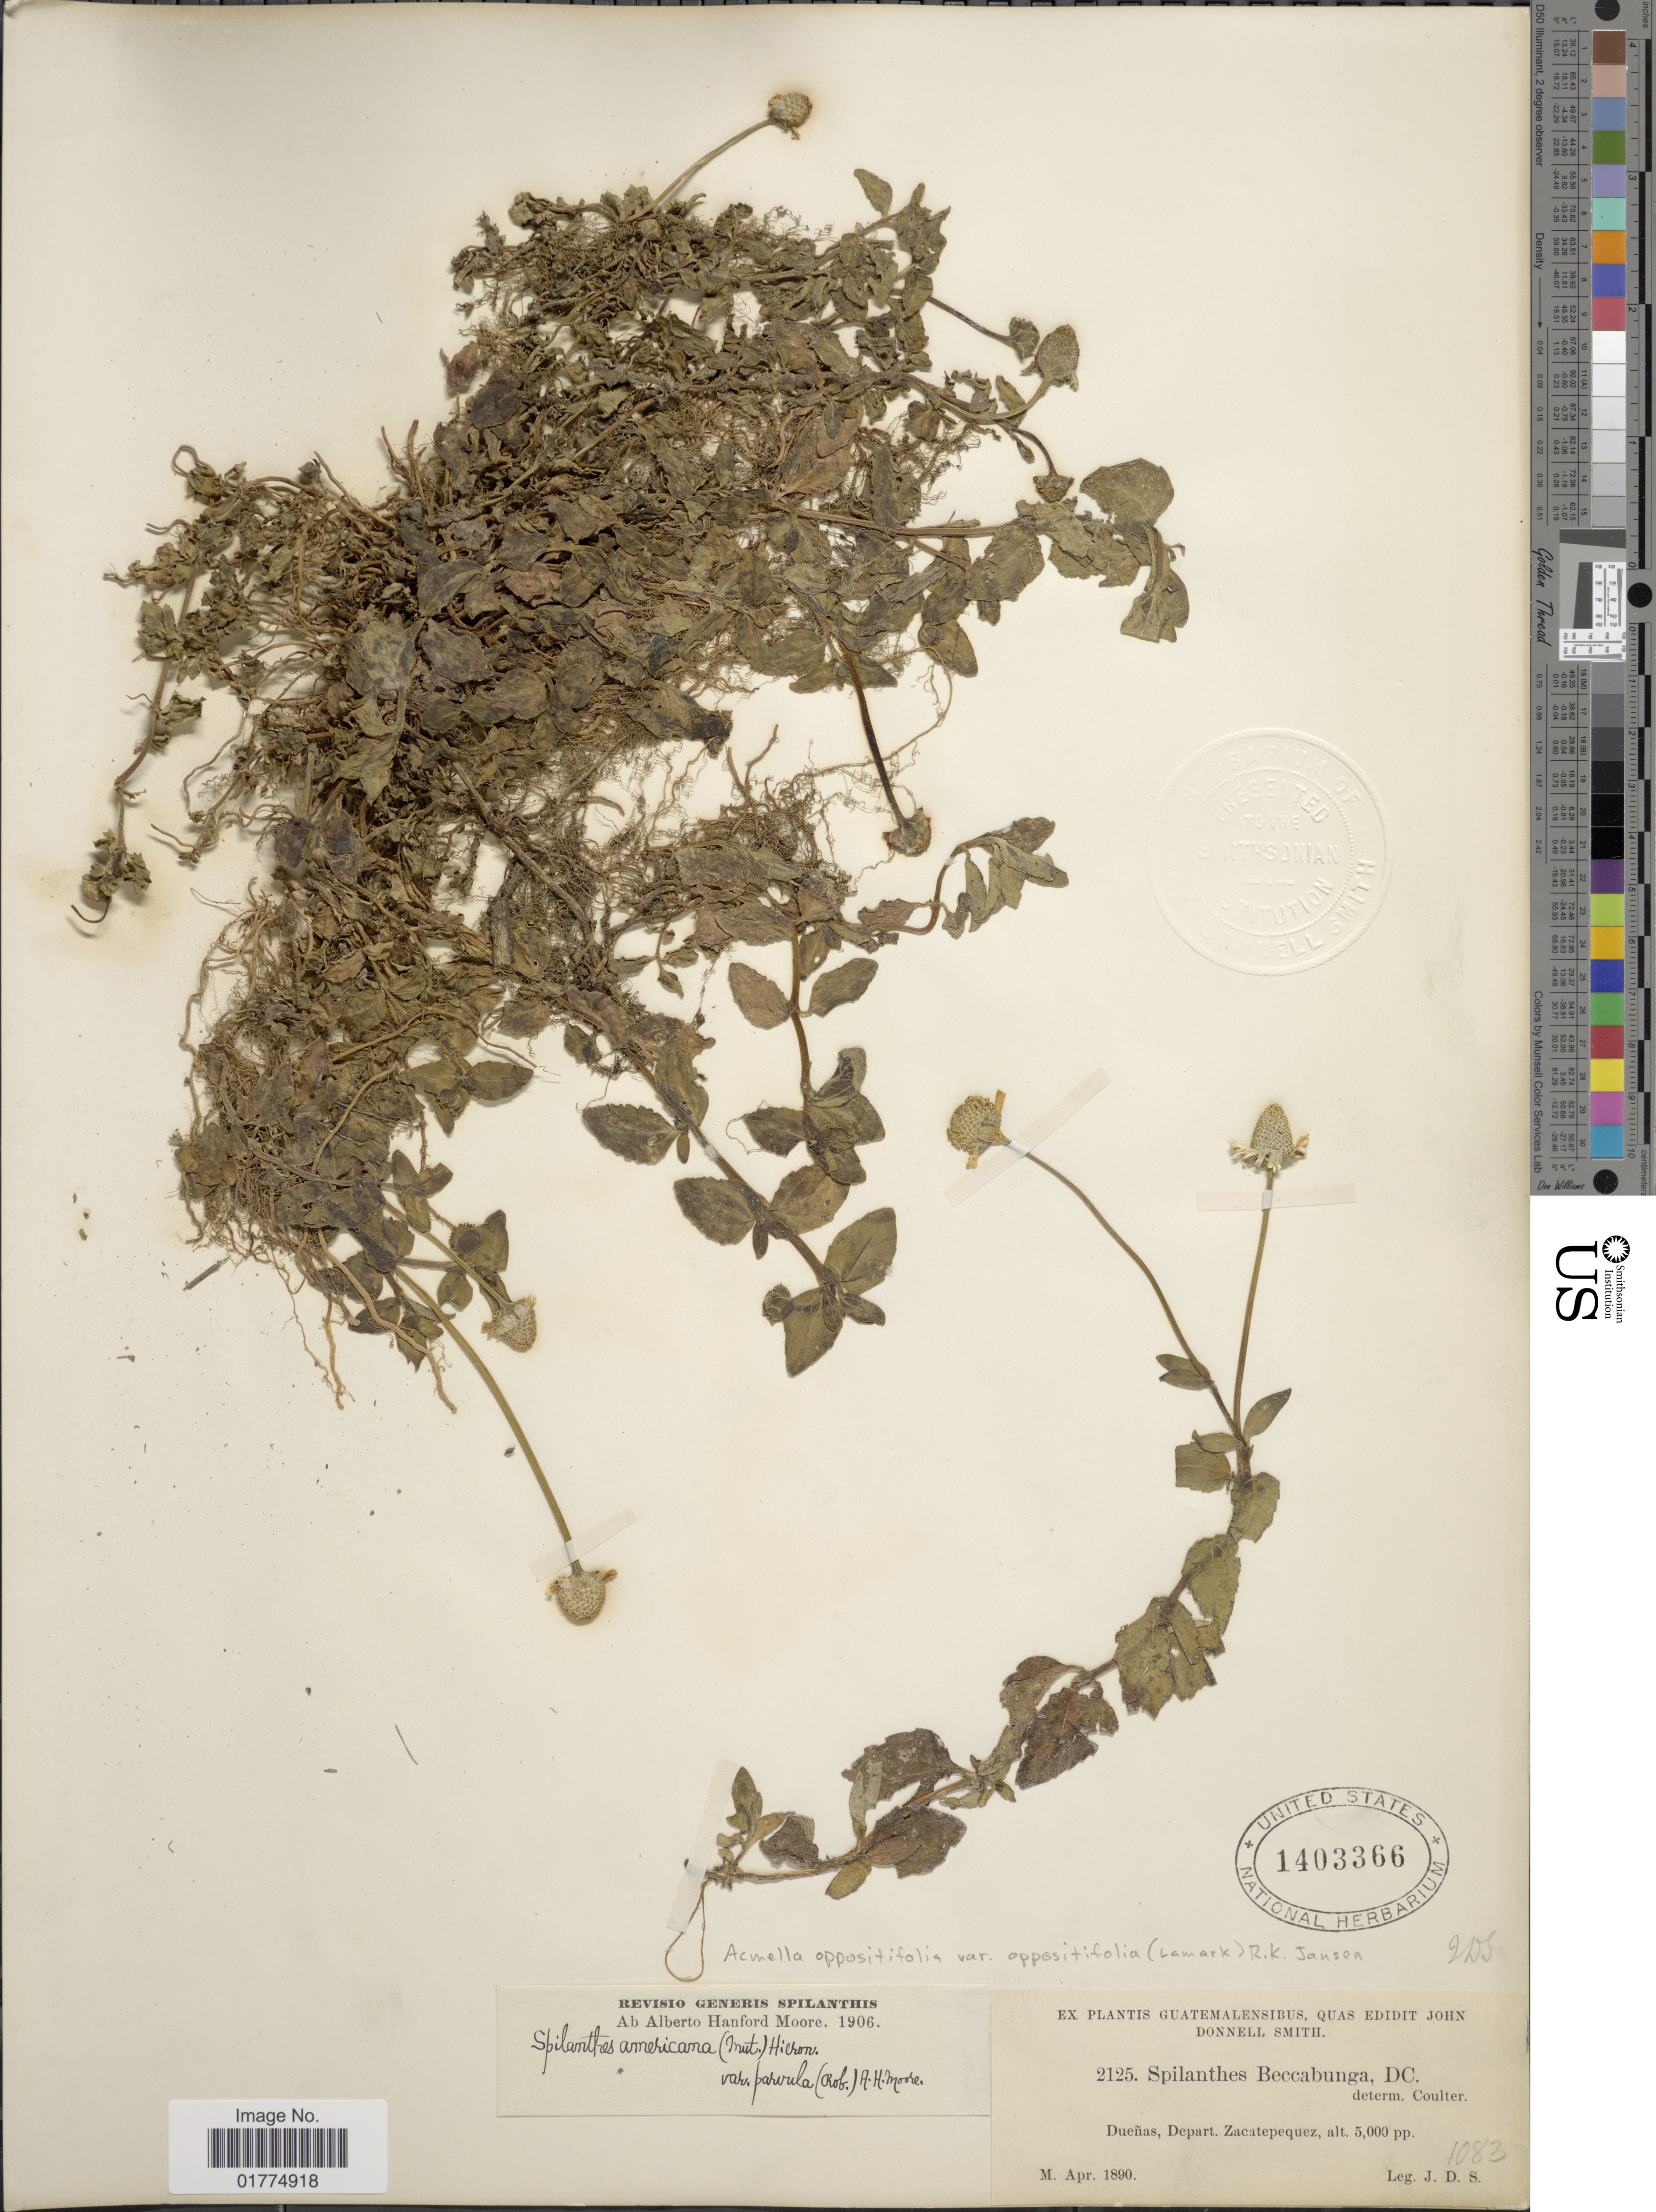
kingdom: Plantae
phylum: Tracheophyta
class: Magnoliopsida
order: Asterales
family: Asteraceae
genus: Acmella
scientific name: Acmella repens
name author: (Walter) Rich.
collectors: J. Donnell Smith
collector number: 2125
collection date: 1890-04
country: Guatemala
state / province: Sacatepéquez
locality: Dueñas, Depart. Zacatepequez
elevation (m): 1524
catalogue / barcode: US 1403366